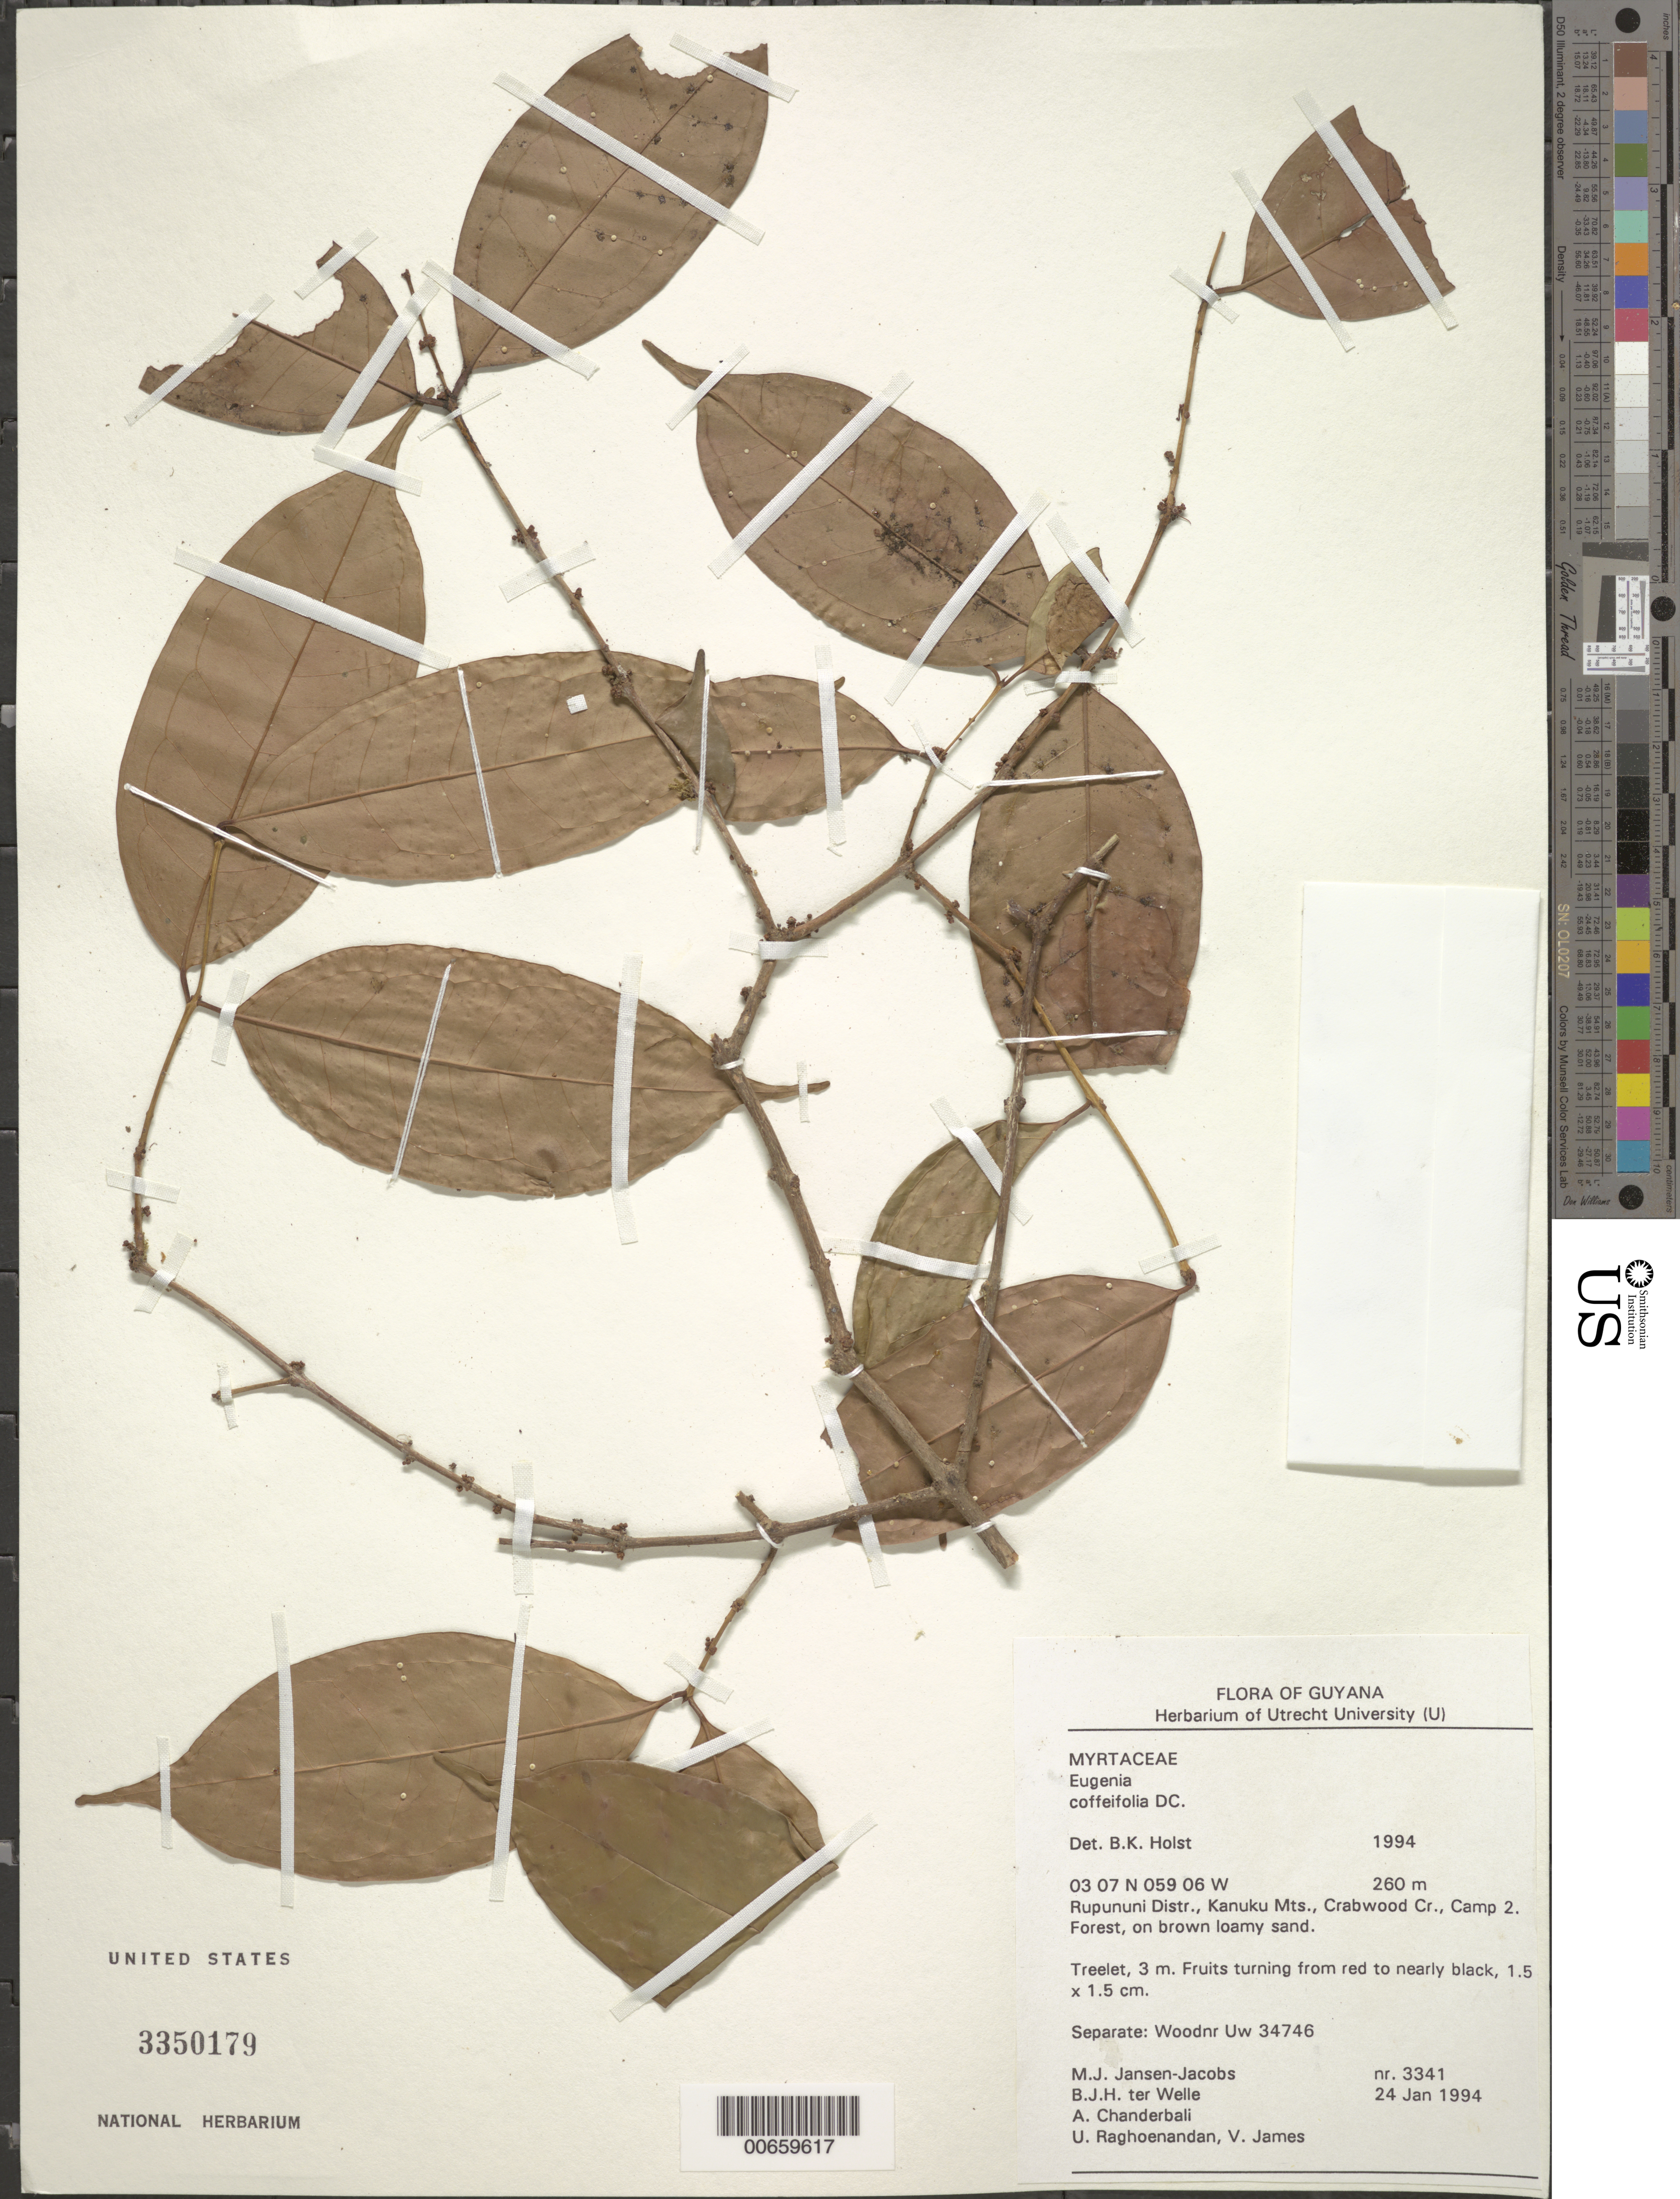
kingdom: Plantae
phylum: Tracheophyta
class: Magnoliopsida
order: Myrtales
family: Myrtaceae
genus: Eugenia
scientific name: Eugenia sinemariensis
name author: Aubl.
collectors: M. J. Jansen-Jacobs, B. Welle, A. S. Chanderbali, U. Raghoenandan & V. James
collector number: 3341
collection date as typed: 24-Jan-94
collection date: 1994-01-24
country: Guyana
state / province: U. Takutu-U. Essequibo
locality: Crabwood Cr., Camp 2, Kanuku Mts., Rupununi District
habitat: Forest, on brown loamy sand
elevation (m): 260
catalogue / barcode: US 3350179